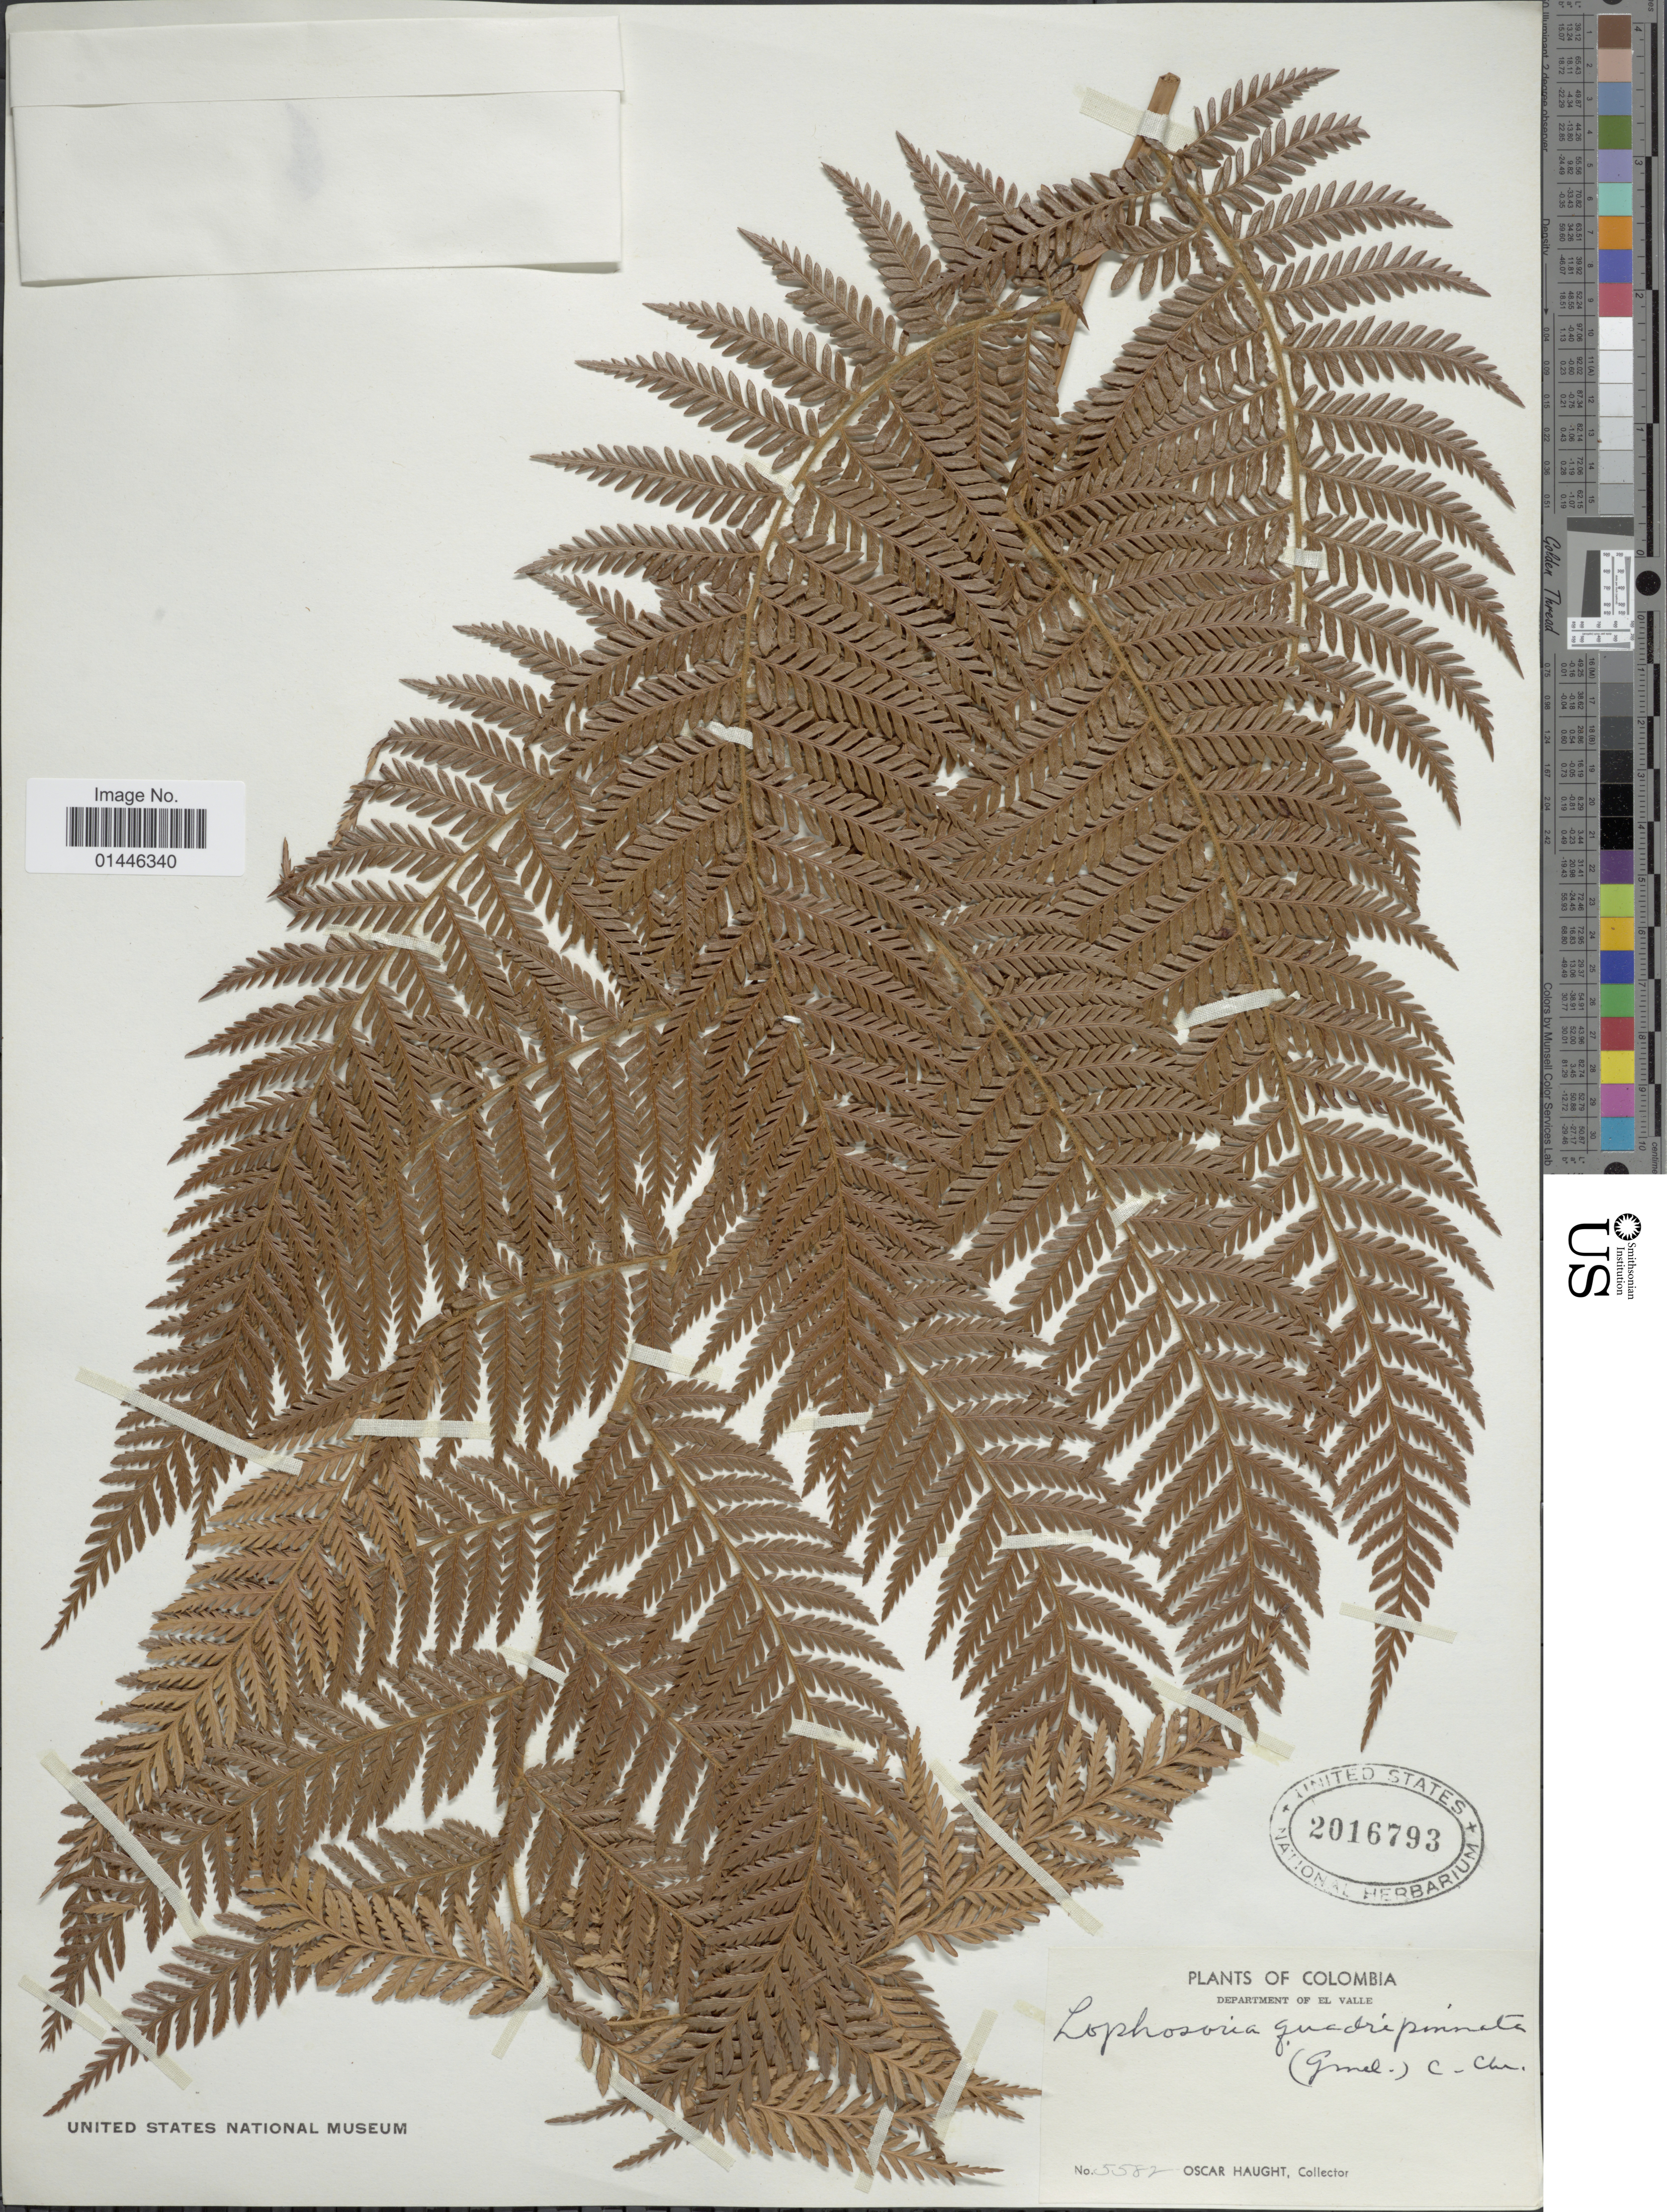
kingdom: Plantae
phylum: Tracheophyta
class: Polypodiopsida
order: Cyatheales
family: Dicksoniaceae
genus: Lophosoria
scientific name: Lophosoria quadripinnata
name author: (J.F. Gmel.) C. Chr.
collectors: O. Haught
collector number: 5582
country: Colombia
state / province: Valle del Cauca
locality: Department of El Valle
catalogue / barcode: US 2016793